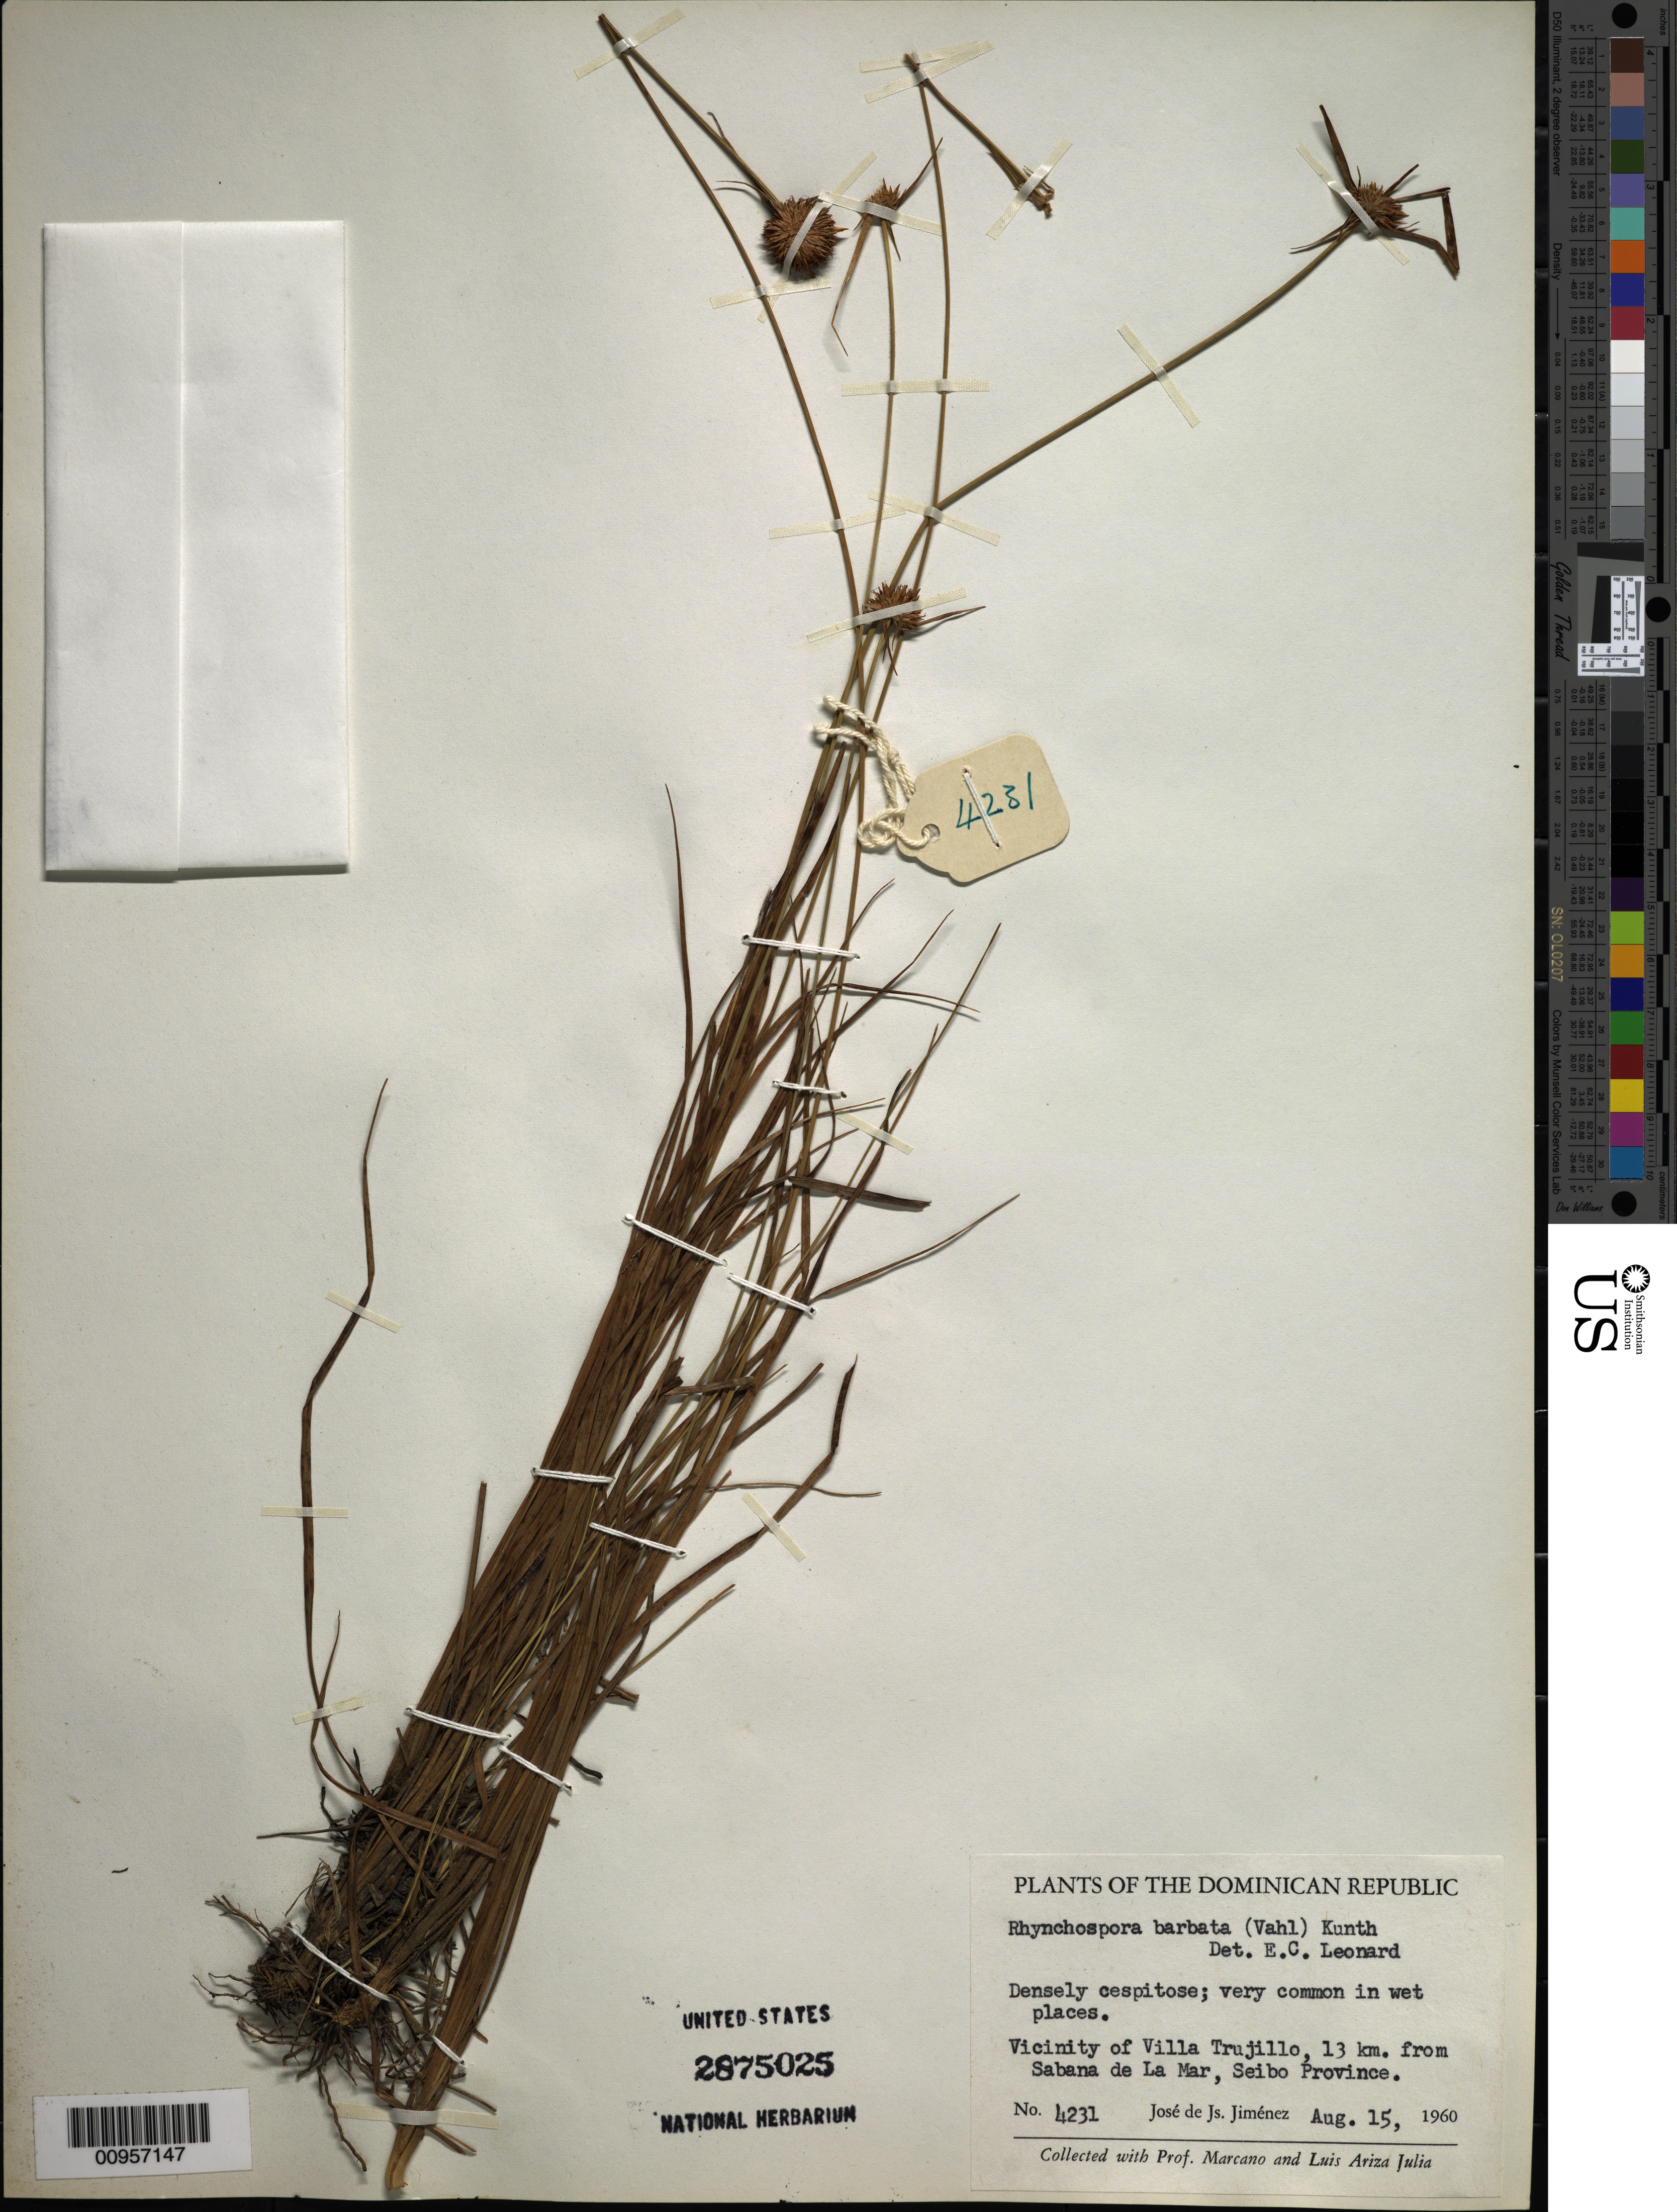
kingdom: Plantae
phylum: Tracheophyta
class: Liliopsida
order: Poales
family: Cyperaceae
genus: Rhynchospora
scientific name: Rhynchospora barbata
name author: (Vahl) Kunth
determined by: Alves, K.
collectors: J. J. Jiménez, E. J. Marcano F. & L. Ariza-Julia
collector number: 4231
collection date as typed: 15 Aug 1960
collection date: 1960-08-15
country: Dominican Republic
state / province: El Seibo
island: Hispaniola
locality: Vicinity of Villa Trujillo, 13 km from Sabana de La Mar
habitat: Wet places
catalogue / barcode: US 2875025